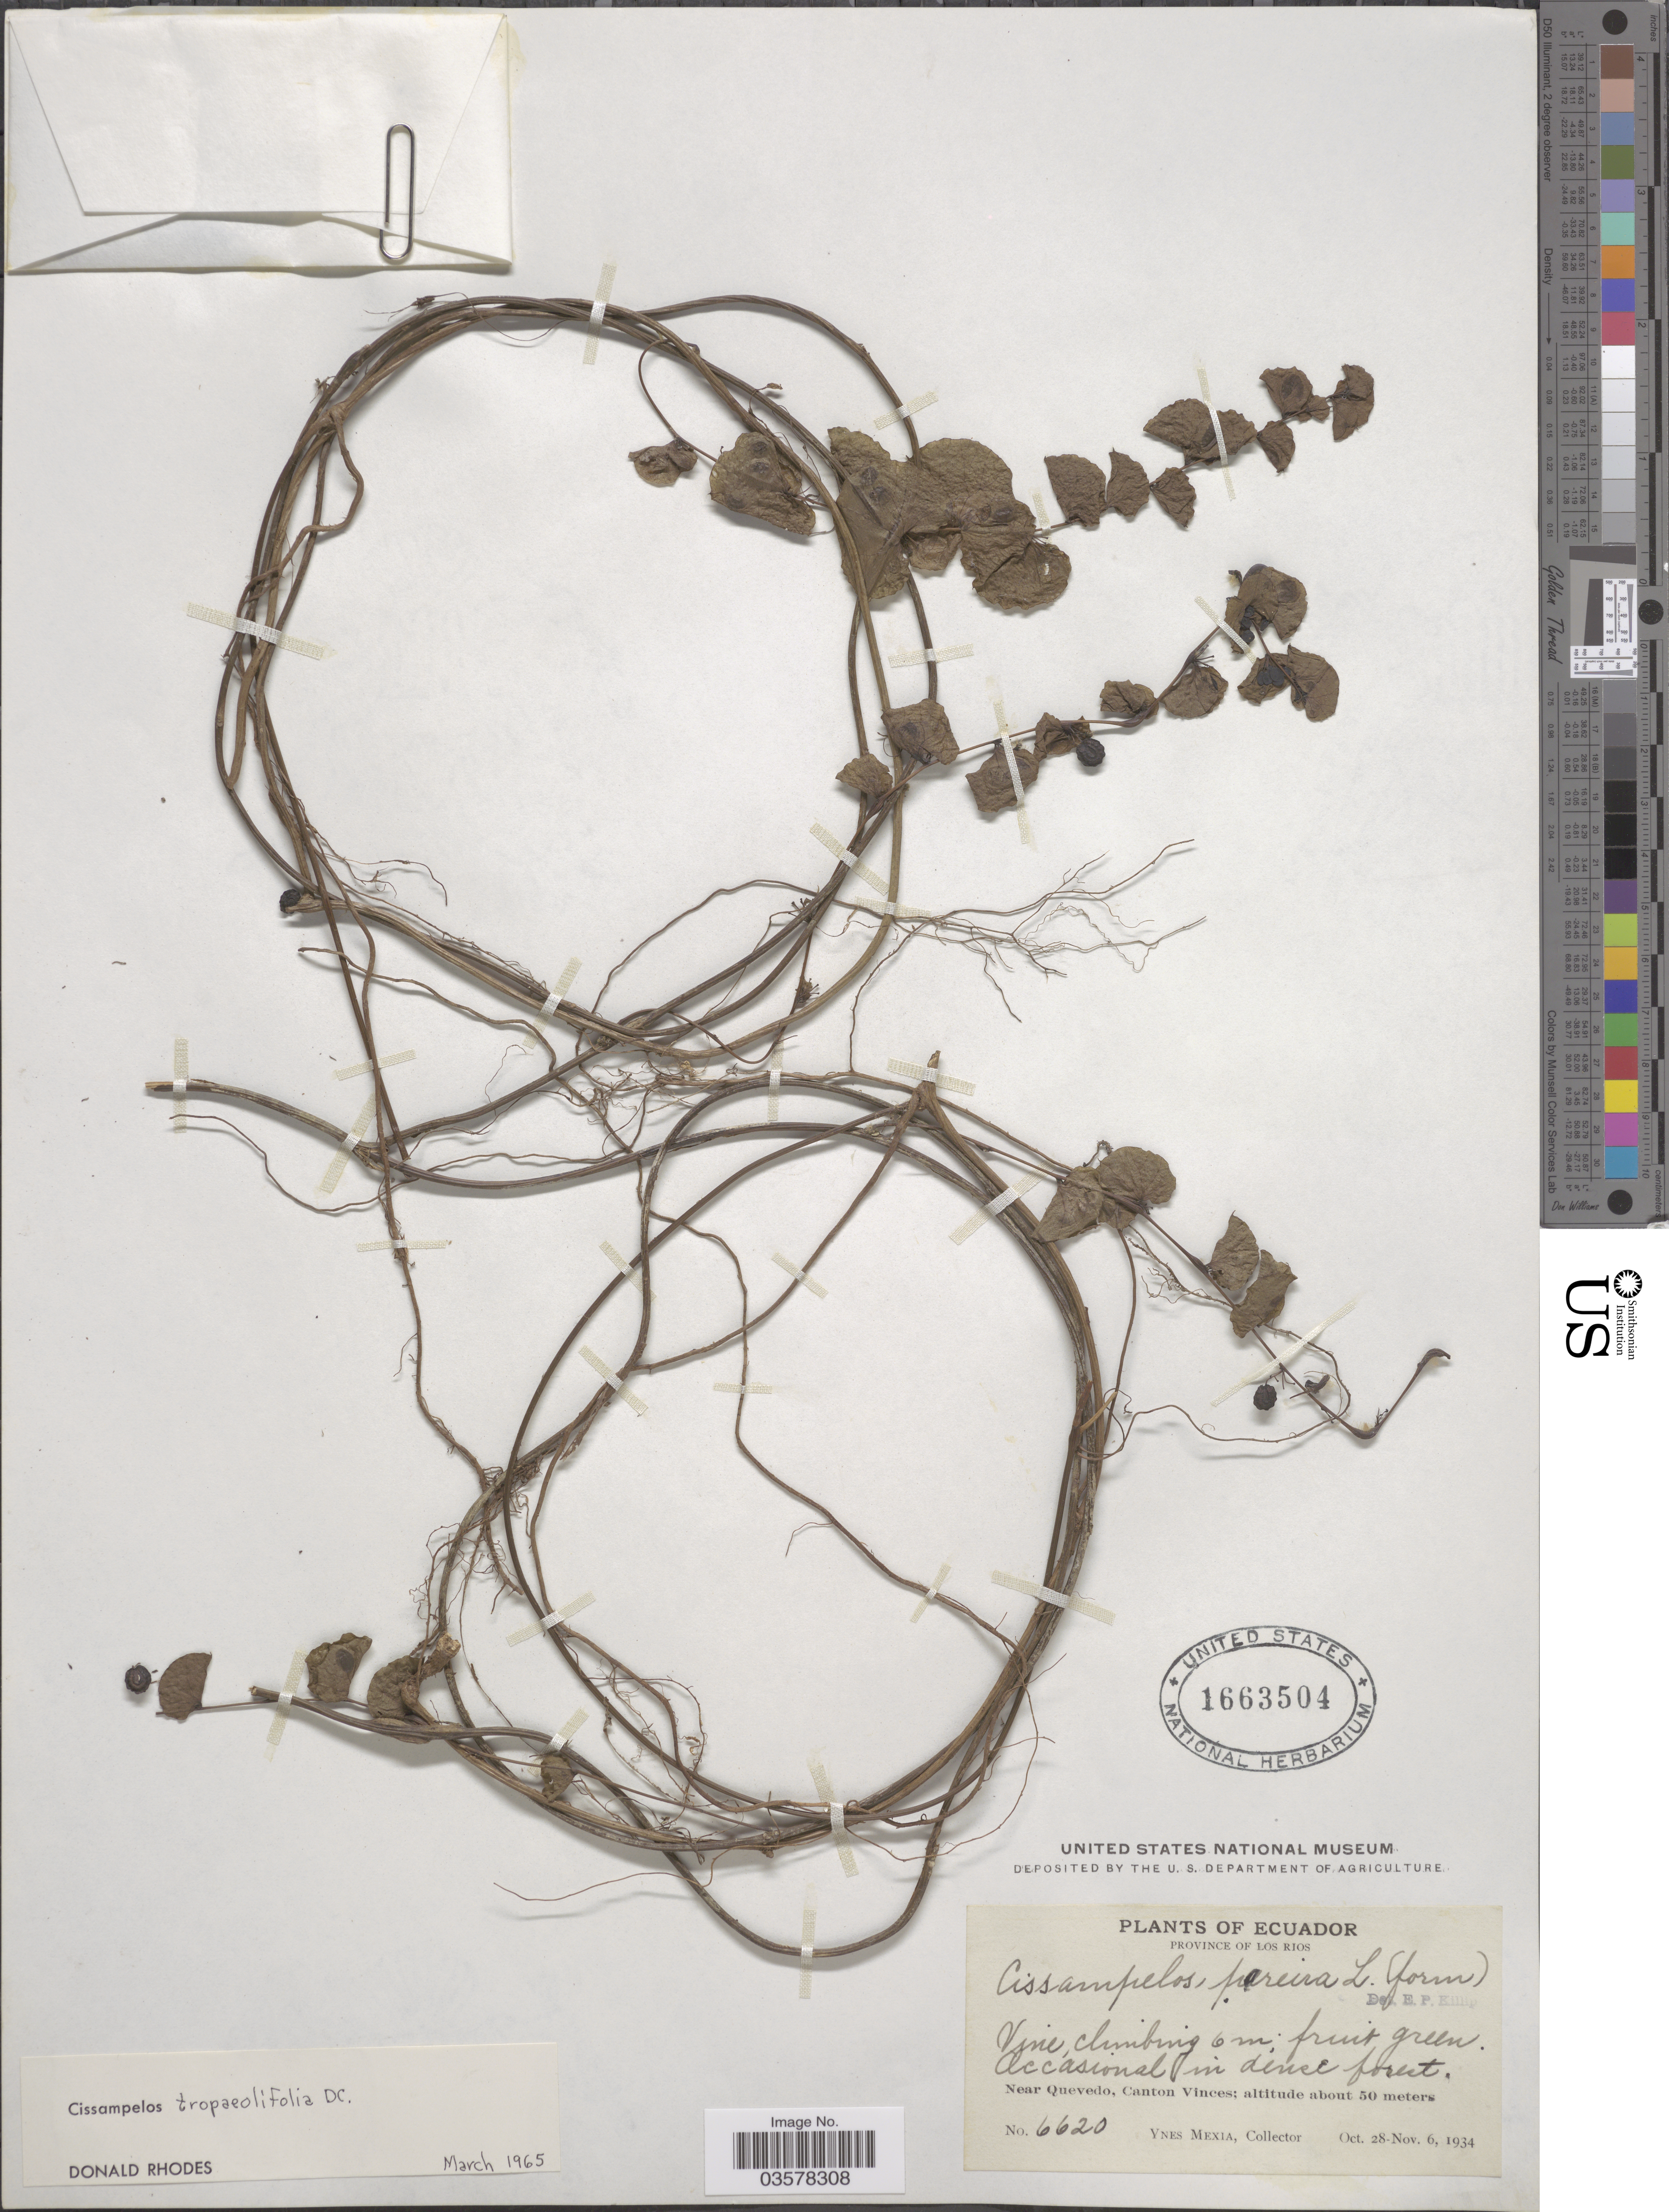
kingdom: Plantae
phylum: Tracheophyta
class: Magnoliopsida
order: Ranunculales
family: Menispermaceae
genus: Cissampelos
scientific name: Cissampelos tropaeolifolia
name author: DC.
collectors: Y. Mexia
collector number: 6620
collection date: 1934-10-28/1934-11-06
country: Ecuador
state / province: Los Ríos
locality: Near Quevedo, Canton Vinces.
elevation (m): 50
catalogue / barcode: US 1663504